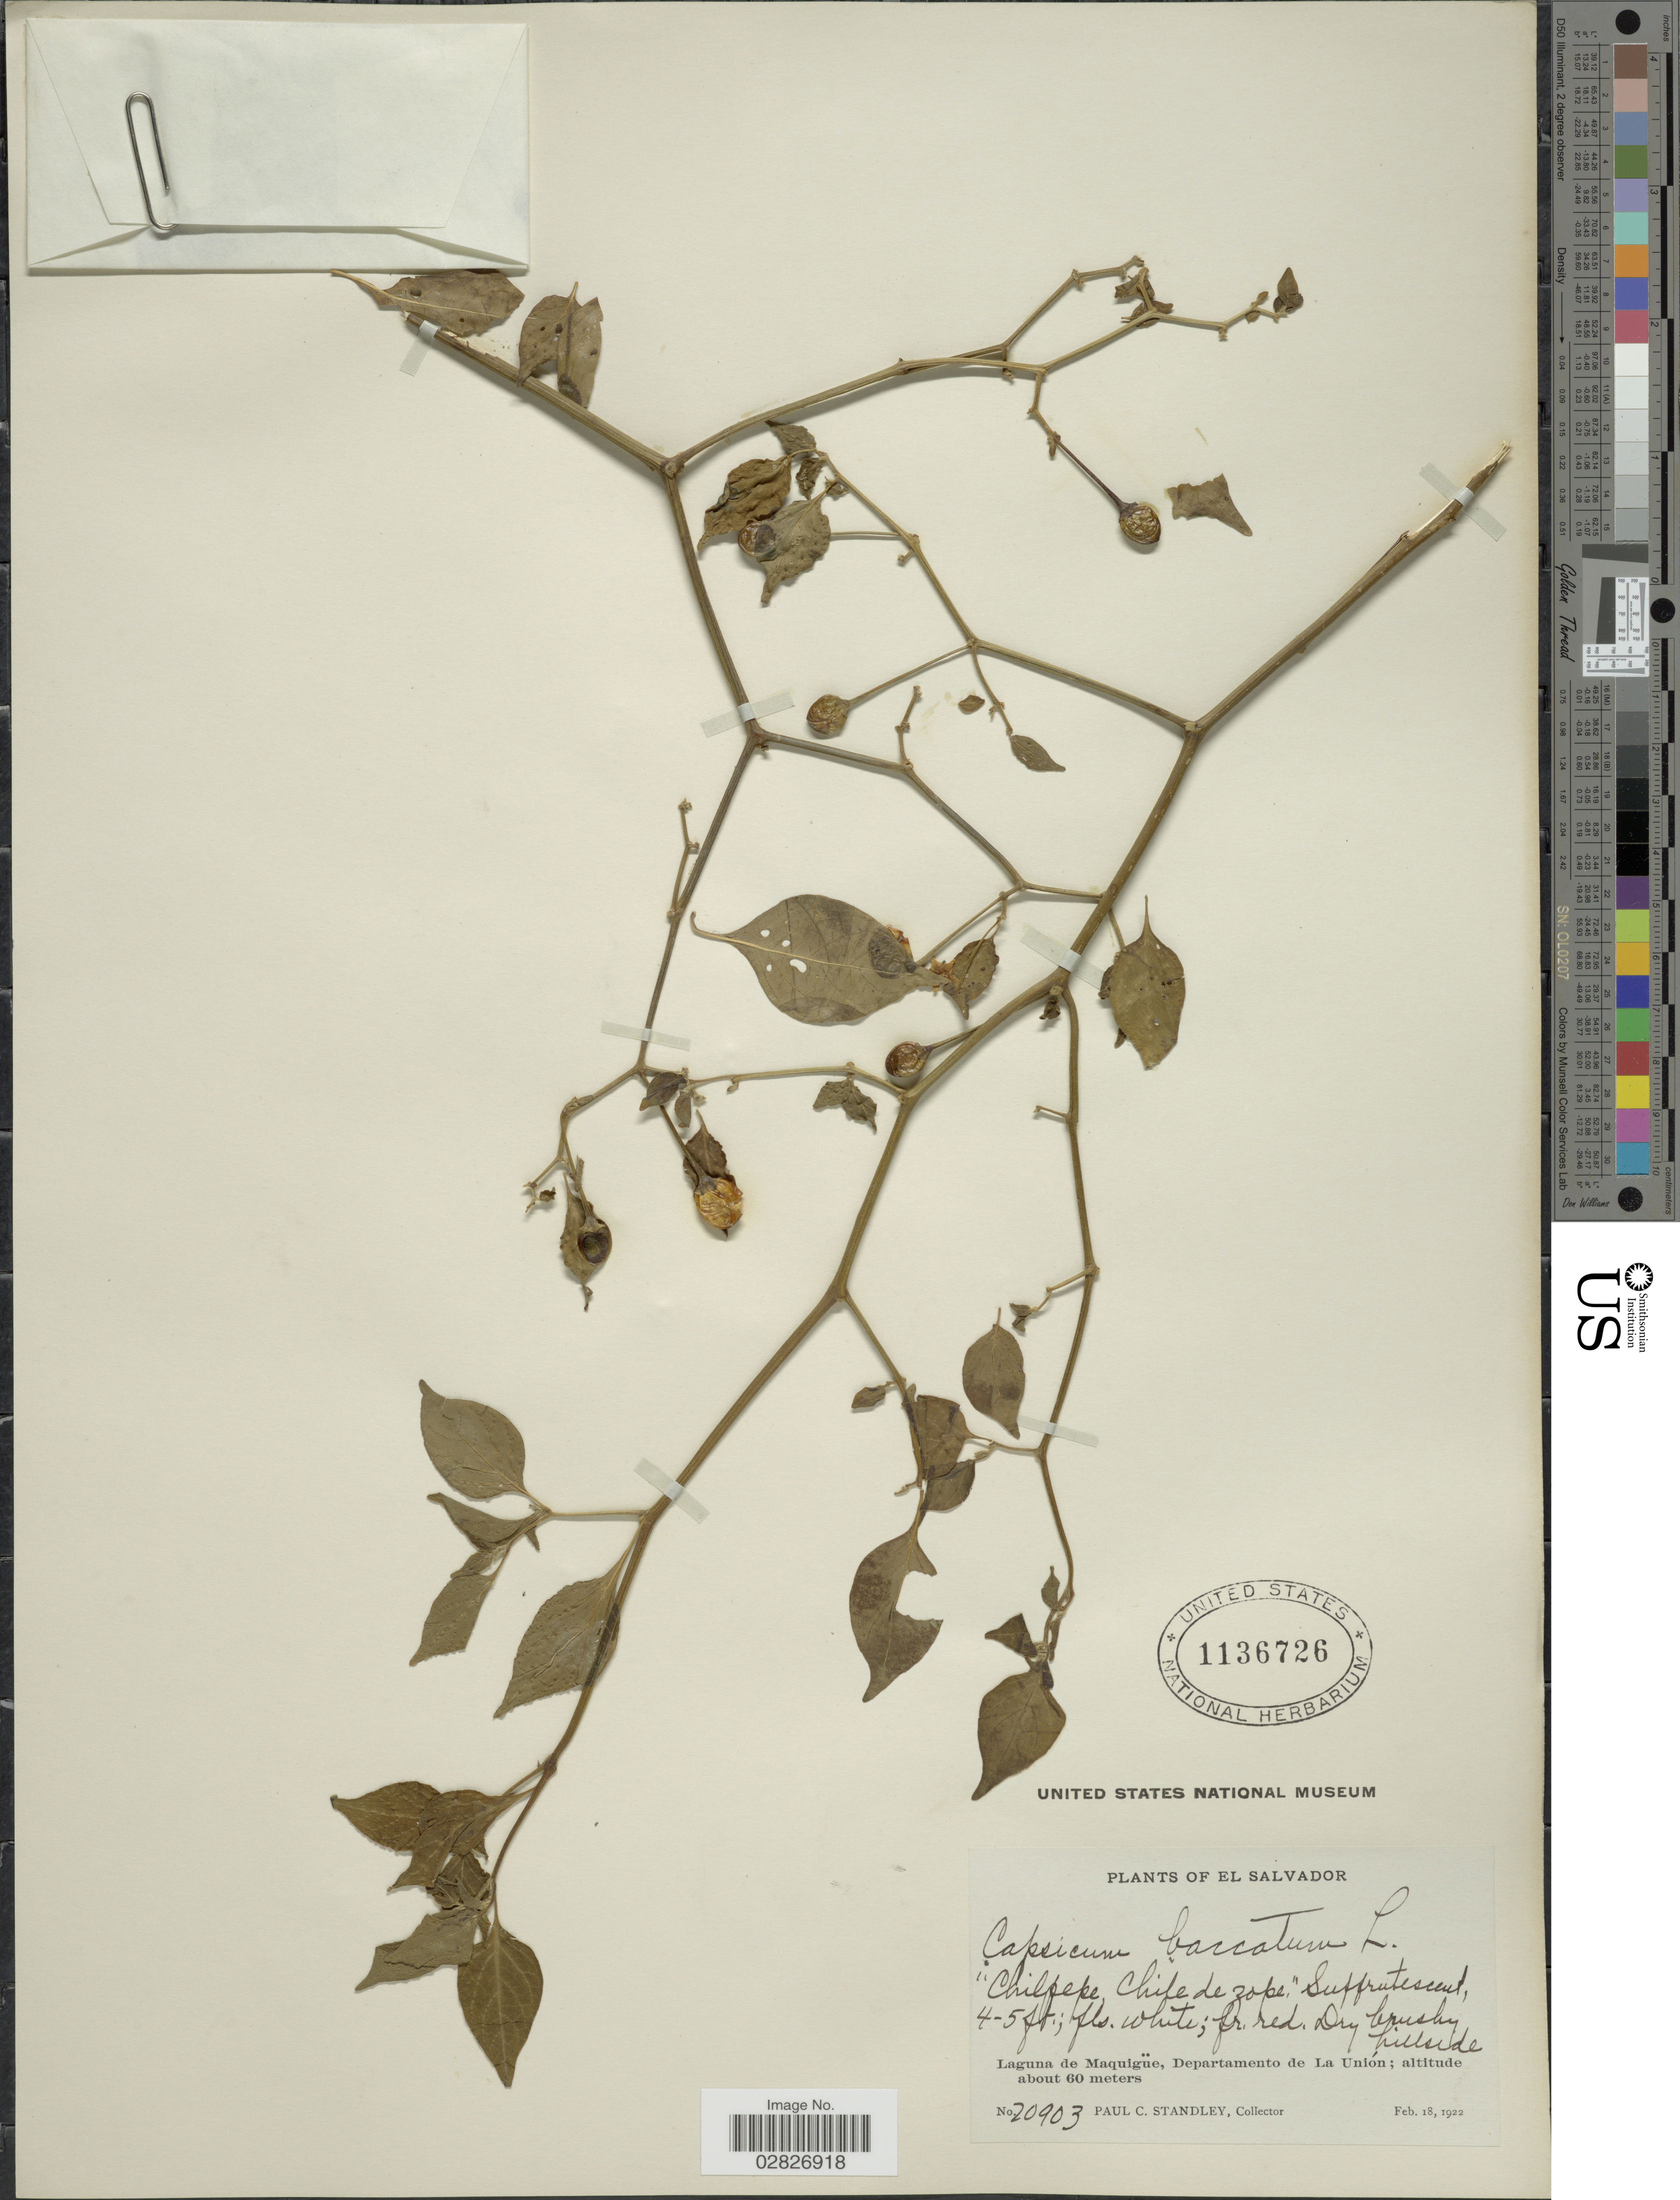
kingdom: Plantae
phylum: Tracheophyta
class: Magnoliopsida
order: Solanales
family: Solanaceae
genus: Capsicum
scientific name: Capsicum baccatum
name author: L.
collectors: P. C. Standley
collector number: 20903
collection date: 1922-02-18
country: El Salvador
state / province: La Union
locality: Laguna de Maquigüe, Departamento de La Unión.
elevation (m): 60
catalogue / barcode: US 1136726